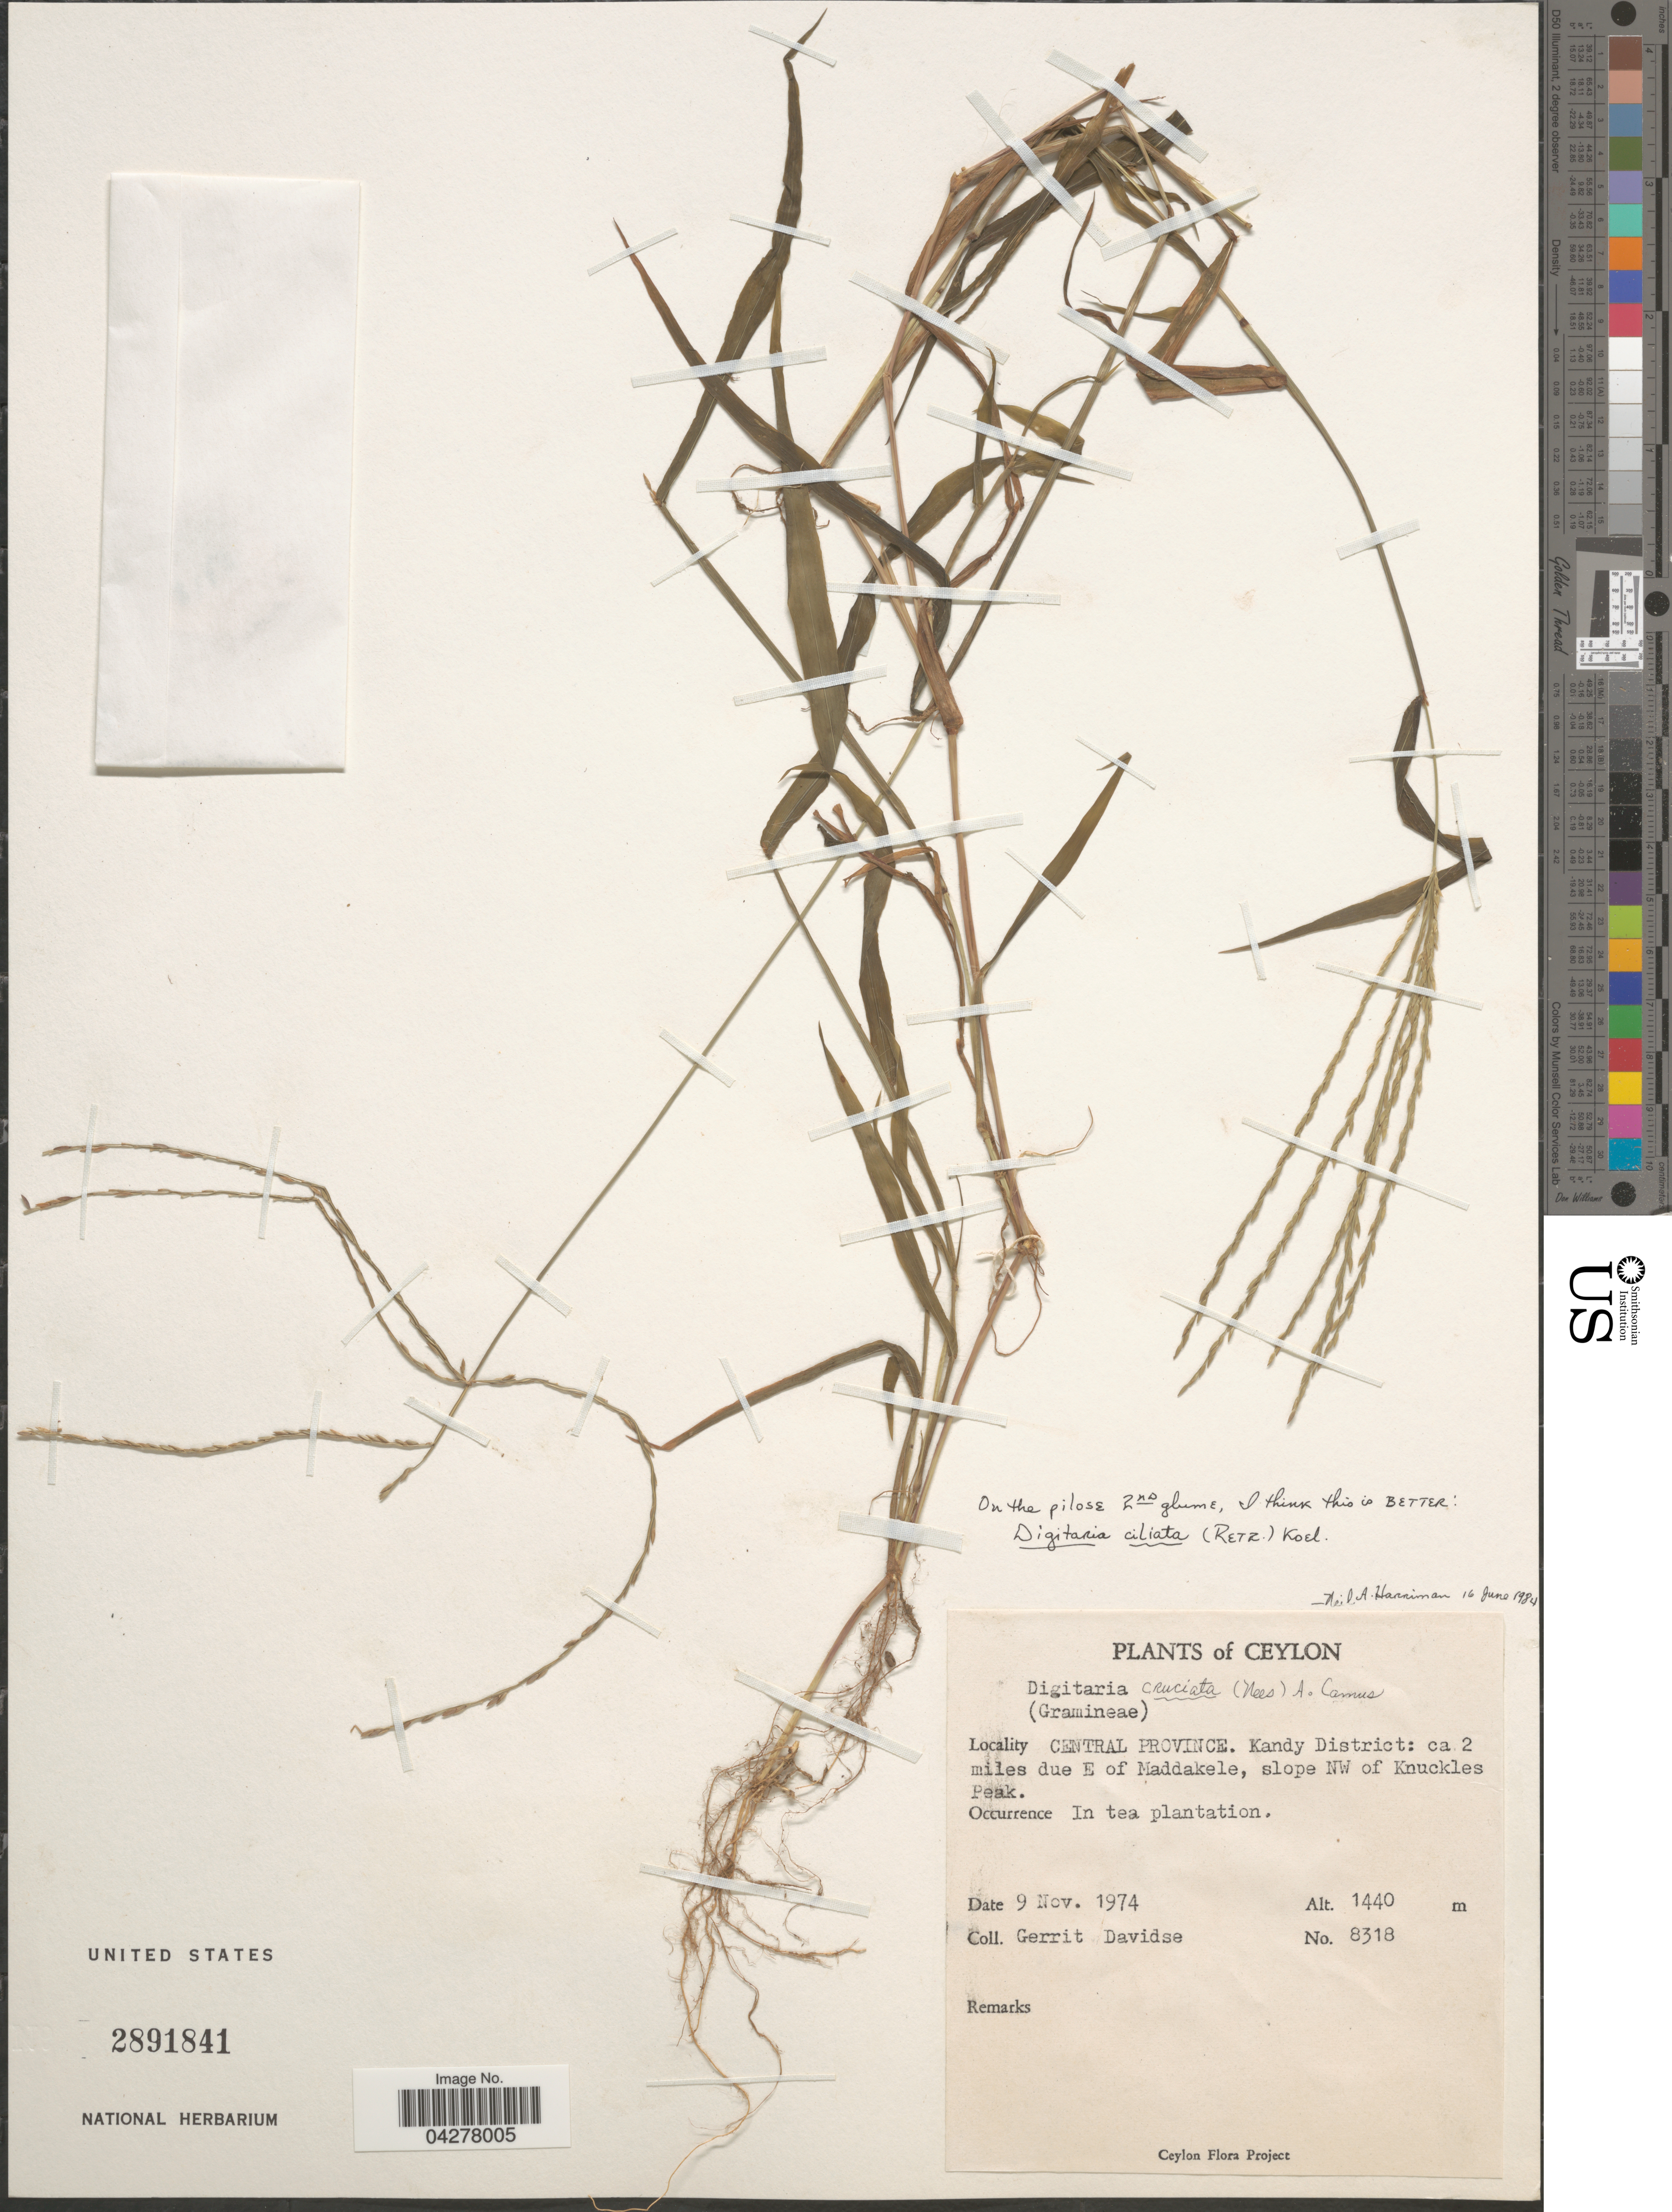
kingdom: Plantae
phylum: Tracheophyta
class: Liliopsida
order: Poales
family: Poaceae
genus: Digitaria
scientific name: Digitaria ciliaris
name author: (Retz.) Koeler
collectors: G. Davidse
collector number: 8318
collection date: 1974-11-09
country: Sri Lanka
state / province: Central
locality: Ceylon. Kandy District: ca 2 miles due E of Maddakele, slope NW of Knuckles Peak. In tea plantation.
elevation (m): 1440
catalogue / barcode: US 2891841